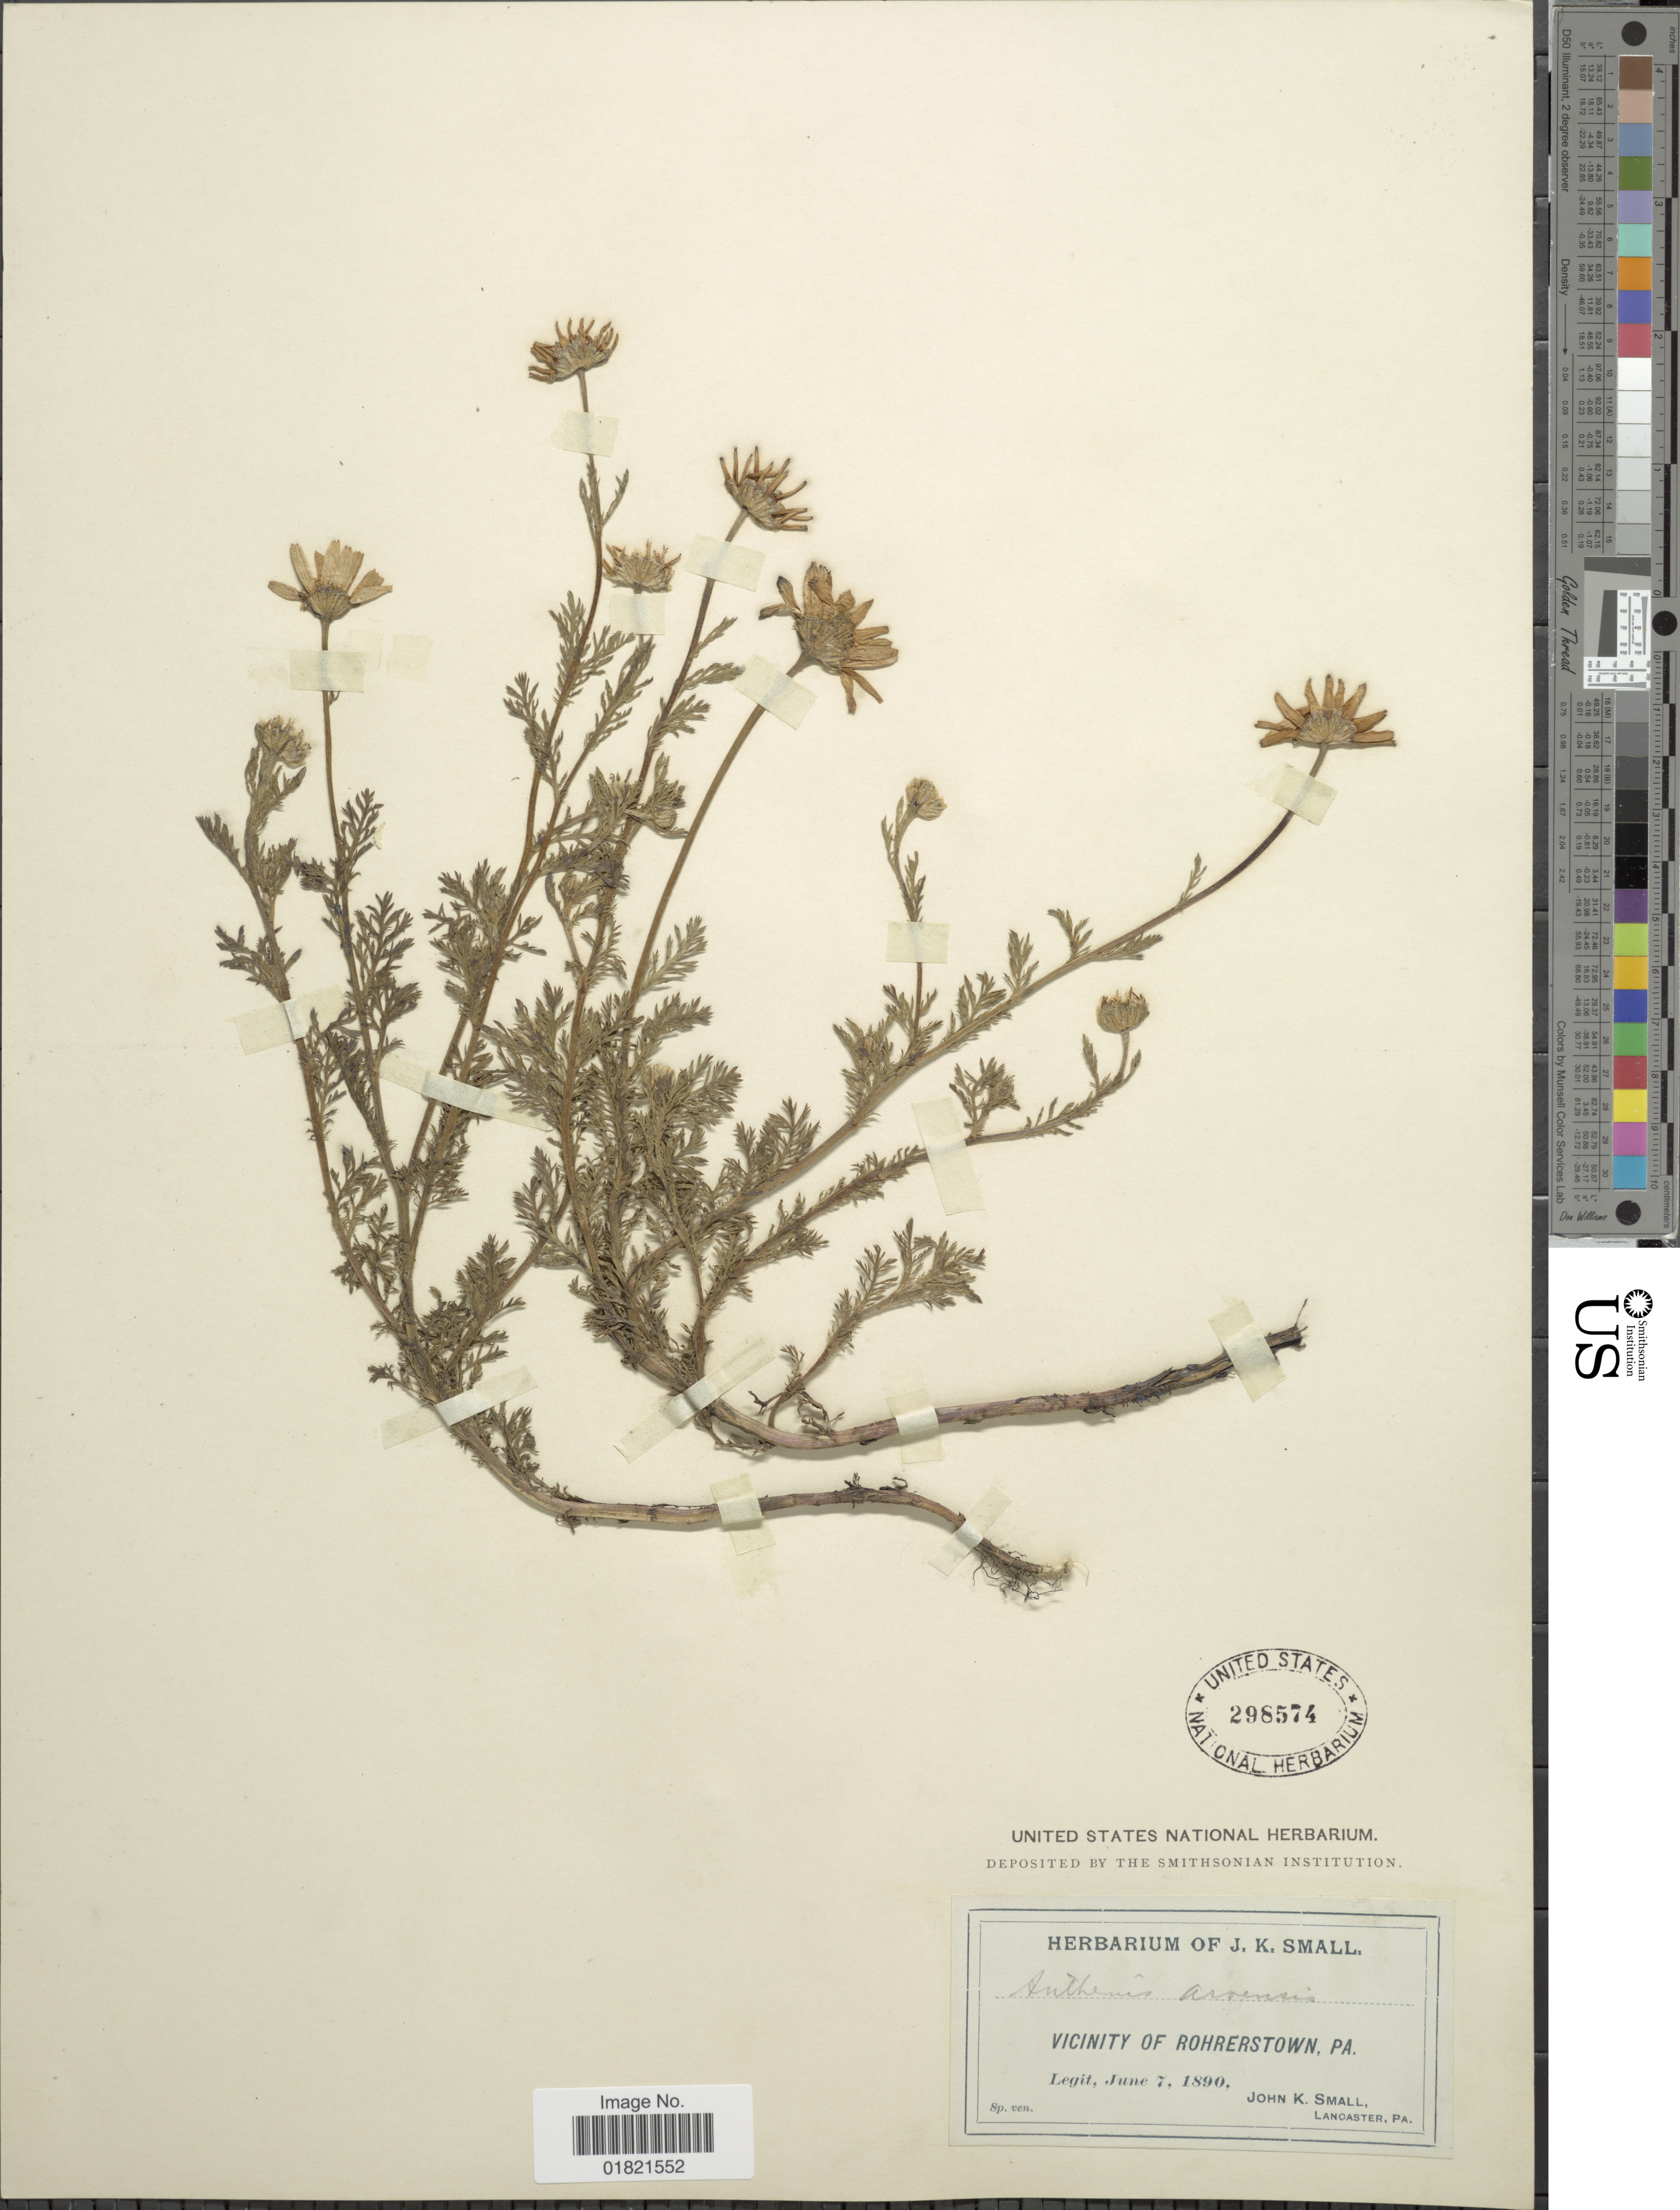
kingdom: Plantae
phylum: Tracheophyta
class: Magnoliopsida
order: Asterales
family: Asteraceae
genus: Anthemis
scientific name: Anthemis arvensis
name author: L.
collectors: J. K. Small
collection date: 1890-06-07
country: United States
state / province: Pennsylvania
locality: Vicinity of Rohrerstwon, Pa.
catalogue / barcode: US 298574